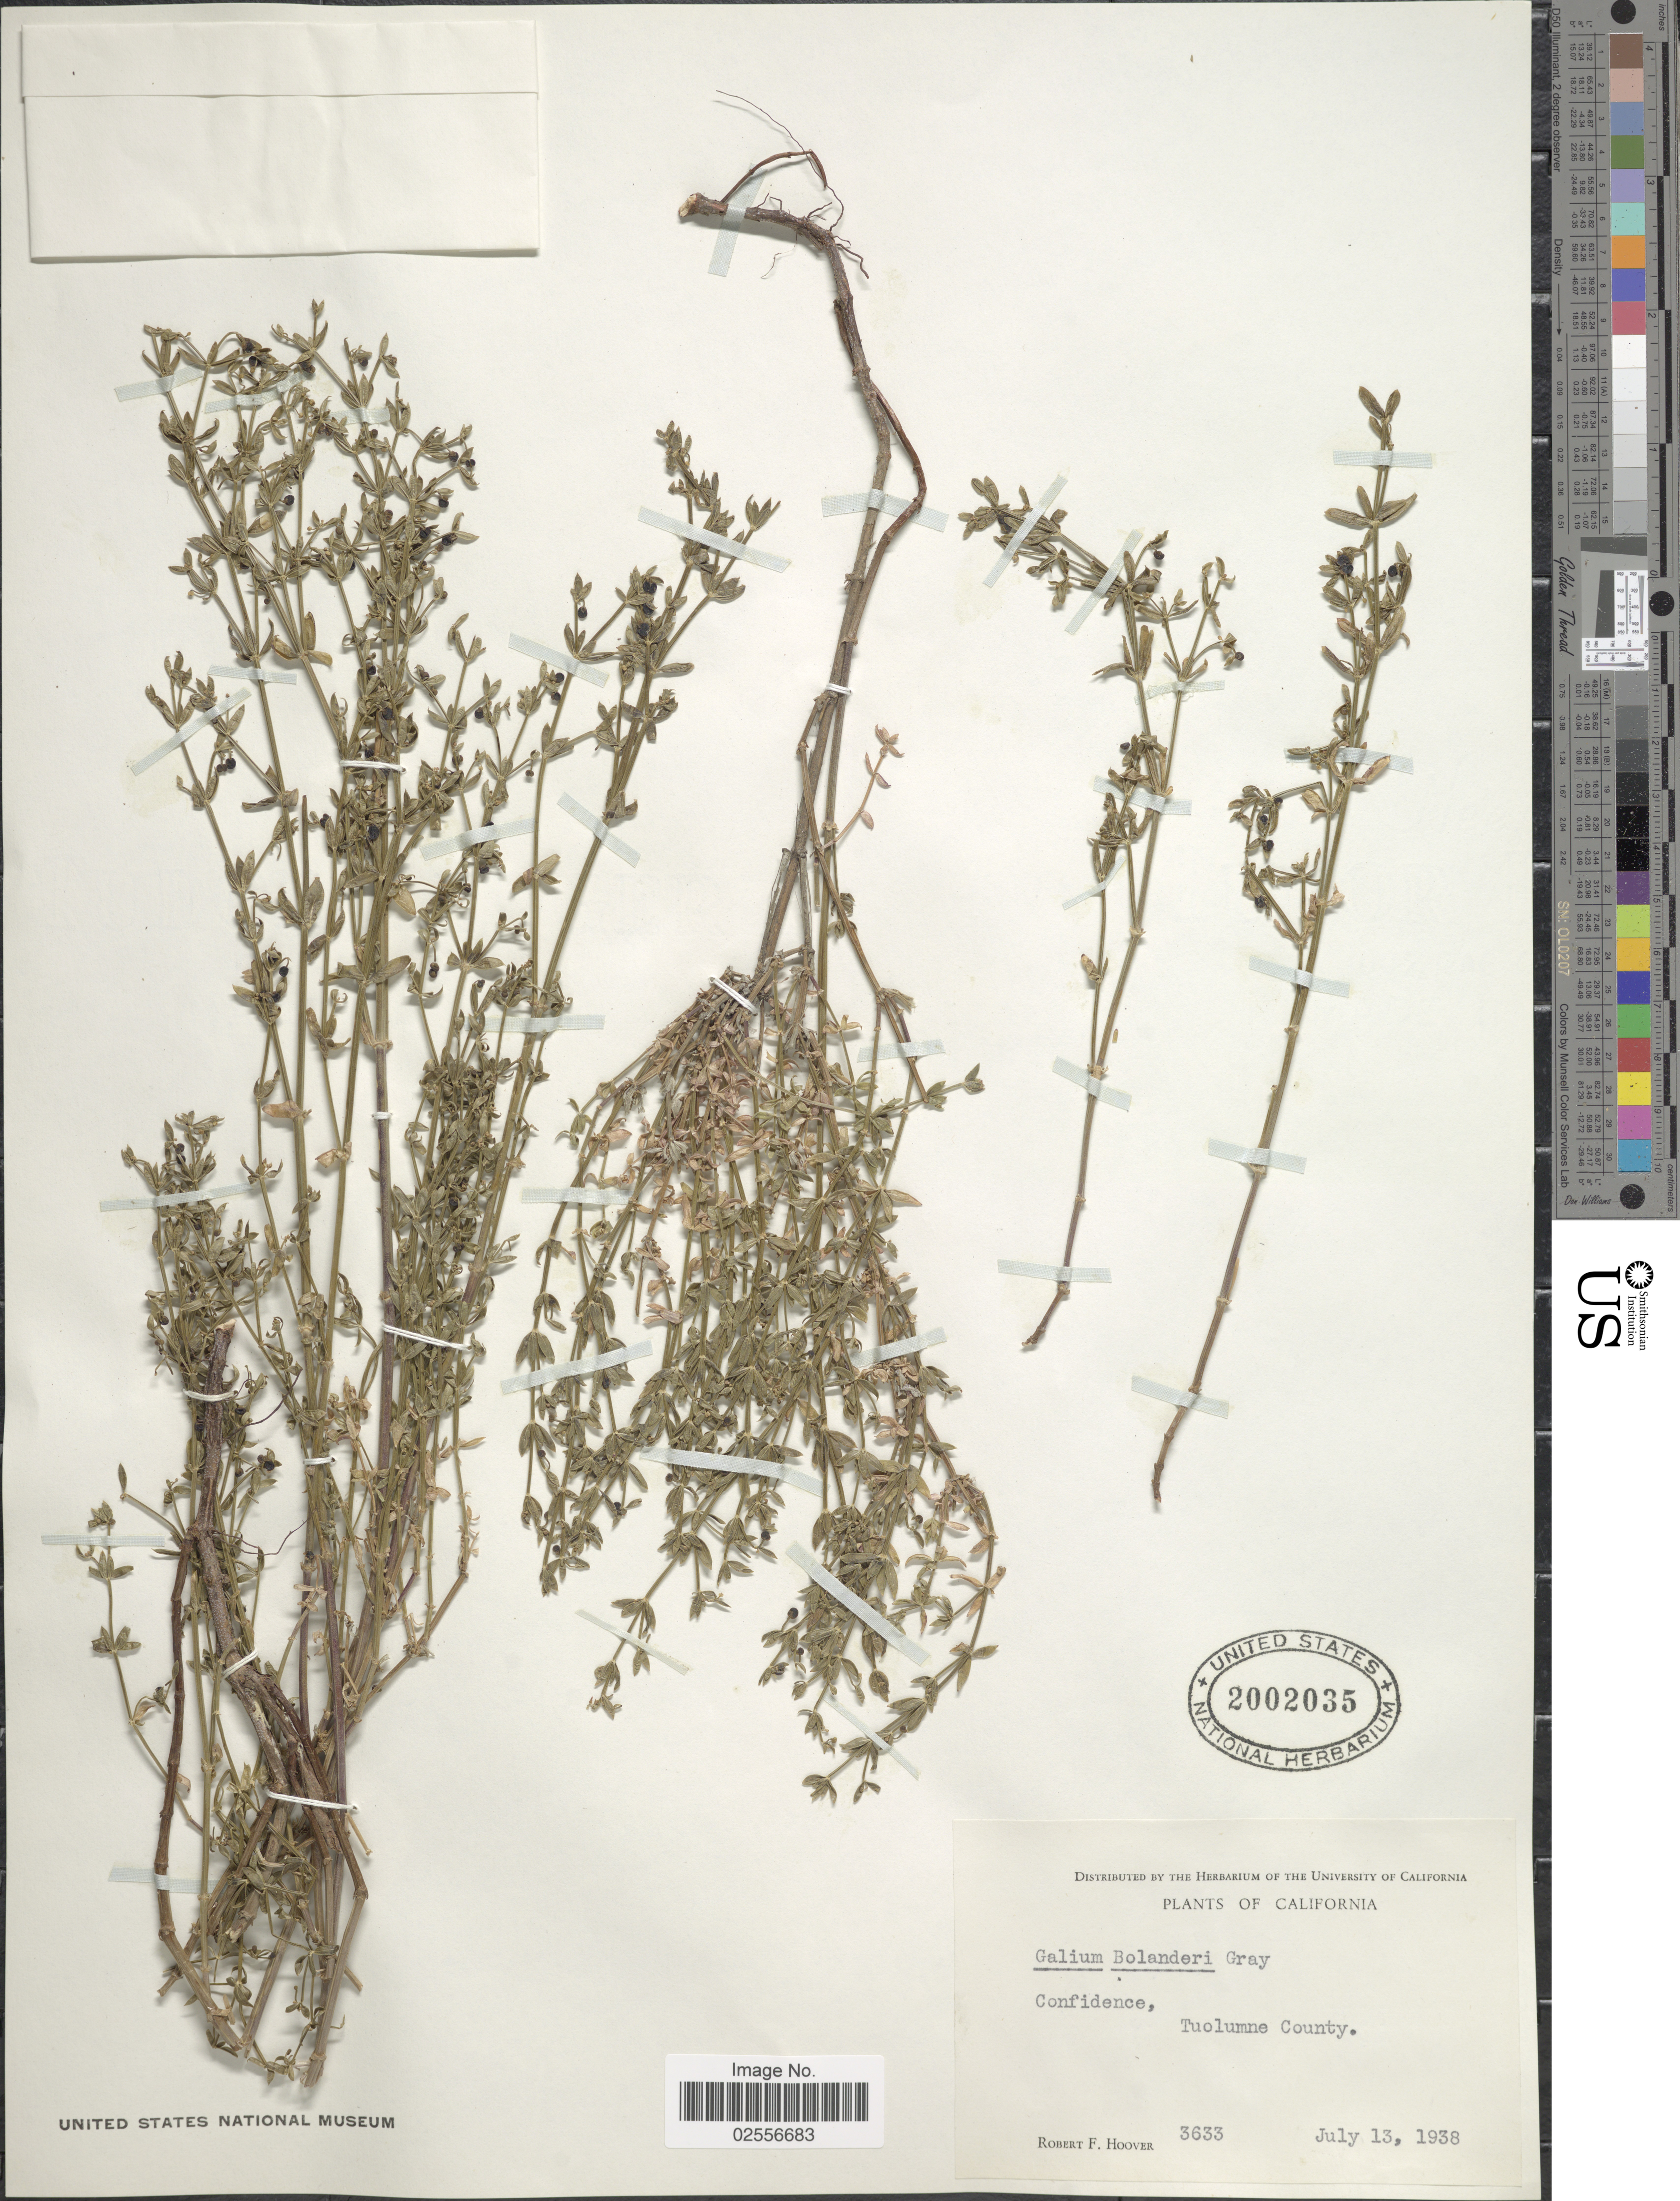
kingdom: Plantae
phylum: Tracheophyta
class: Magnoliopsida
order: Gentianales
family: Rubiaceae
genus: Galium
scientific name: Galium bolanderi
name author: A. Gray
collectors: R. F. Hoover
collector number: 3633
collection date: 1938-07-13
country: United States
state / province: California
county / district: Tuolumne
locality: Confidence, Tuolumne County.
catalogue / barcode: US 2002035